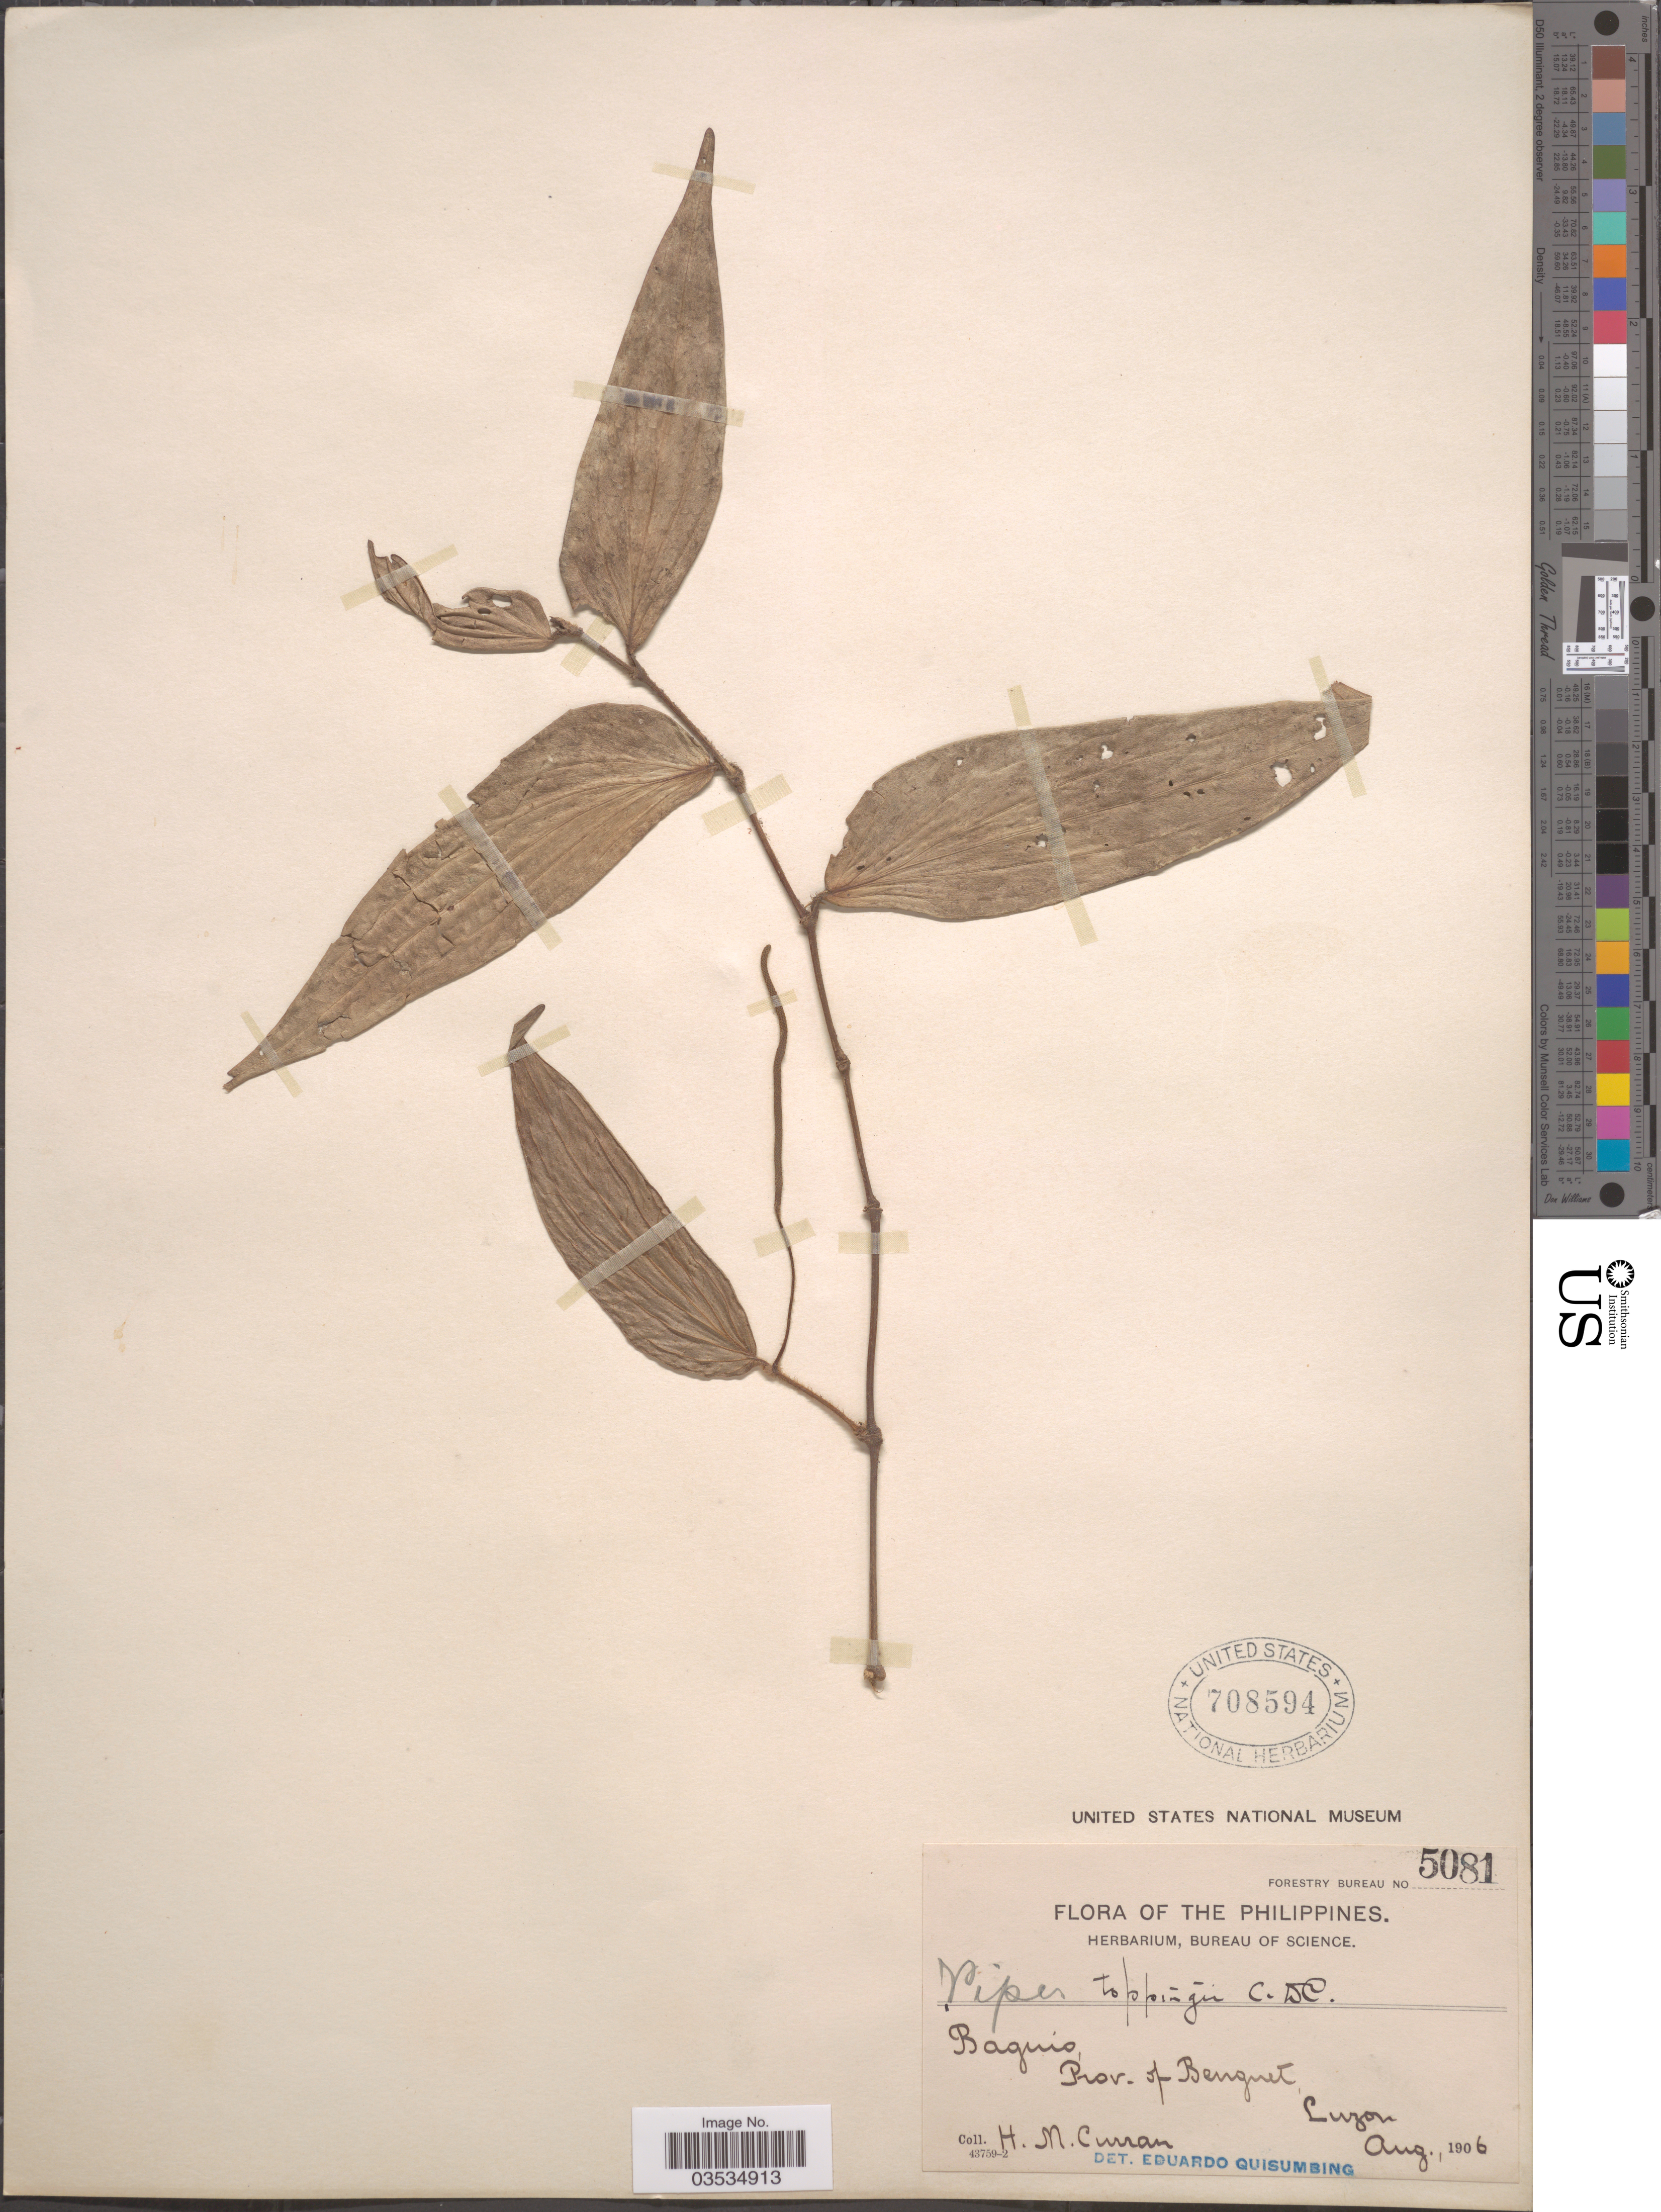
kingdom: Plantae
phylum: Tracheophyta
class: Magnoliopsida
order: Piperales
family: Piperaceae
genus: Piper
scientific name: Piper toppingii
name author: C. DC. in Elmer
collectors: H. M. Curran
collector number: Forestry Bureau 5081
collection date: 1906-08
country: Philippines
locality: Baguio. Prov. of Benguet. Luzon.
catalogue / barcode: US 708594